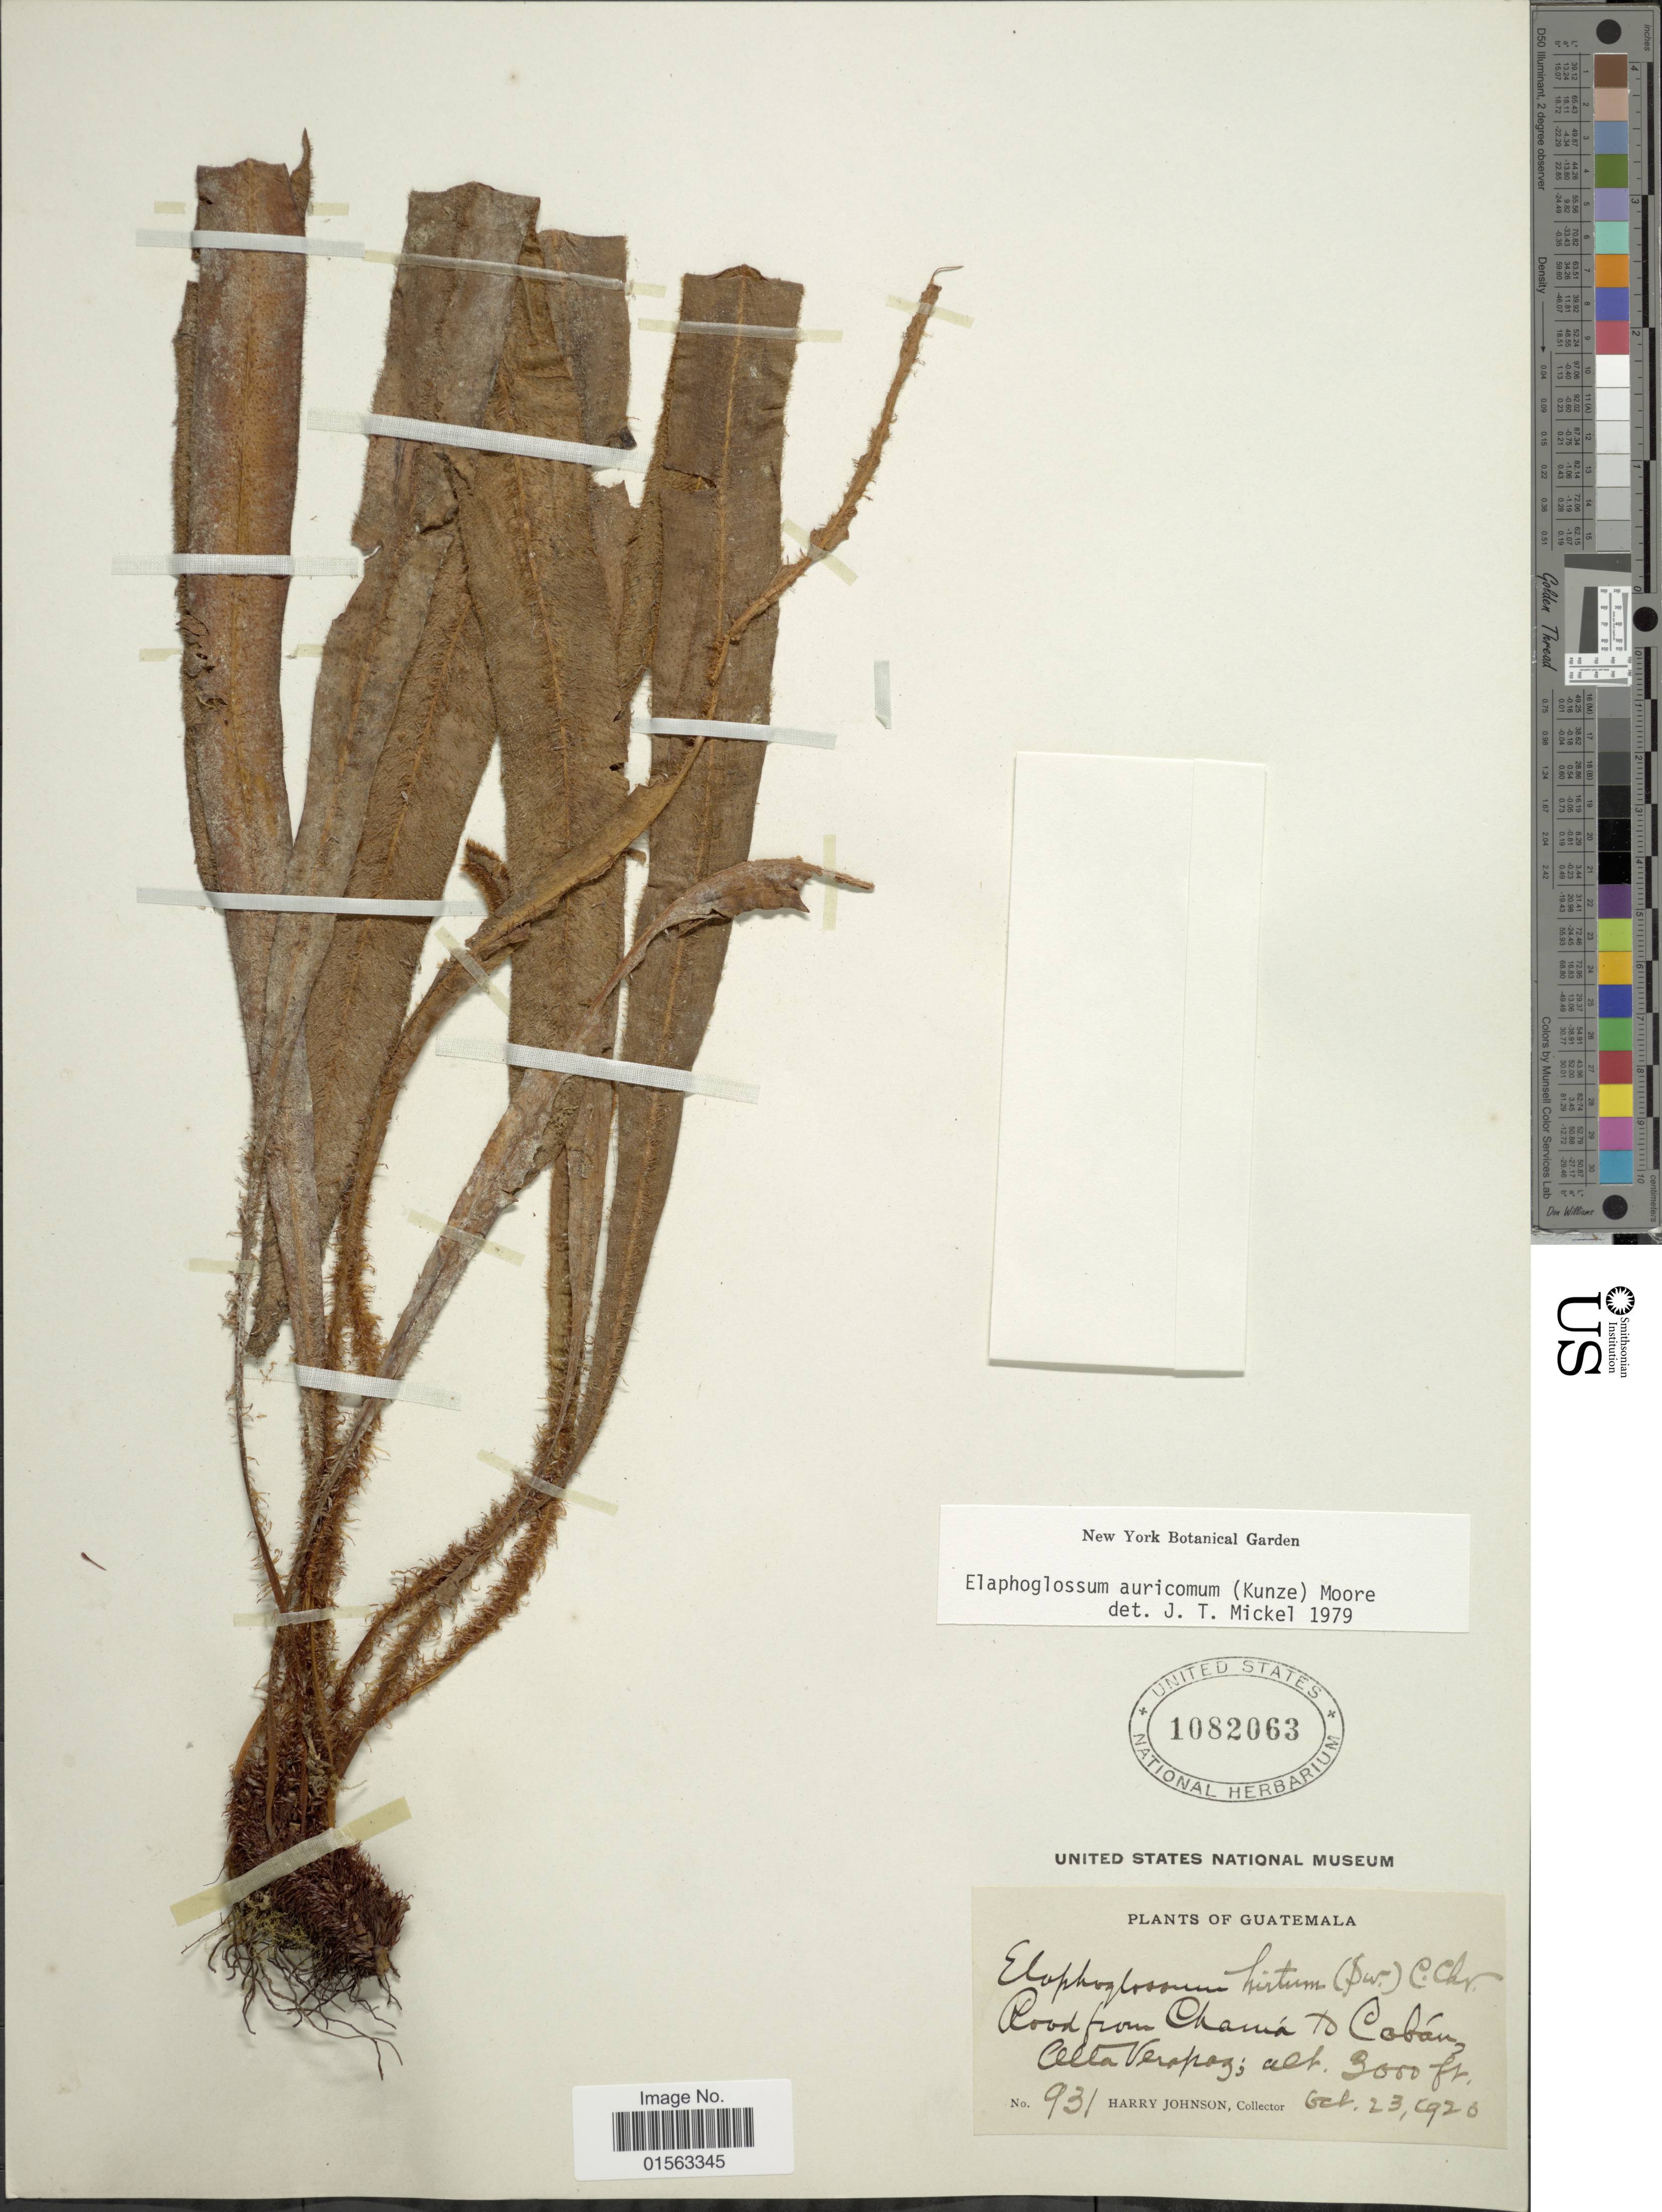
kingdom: Plantae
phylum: Tracheophyta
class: Polypodiopsida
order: Polypodiales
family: Dryopteridaceae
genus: Elaphoglossum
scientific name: Elaphoglossum auricomum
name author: (Kunze) T. Moore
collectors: H. Johnson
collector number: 931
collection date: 1920-10-23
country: Guatemala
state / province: Alta Verapaz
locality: Road from Chama to Coban.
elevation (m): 914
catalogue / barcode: US 1082063